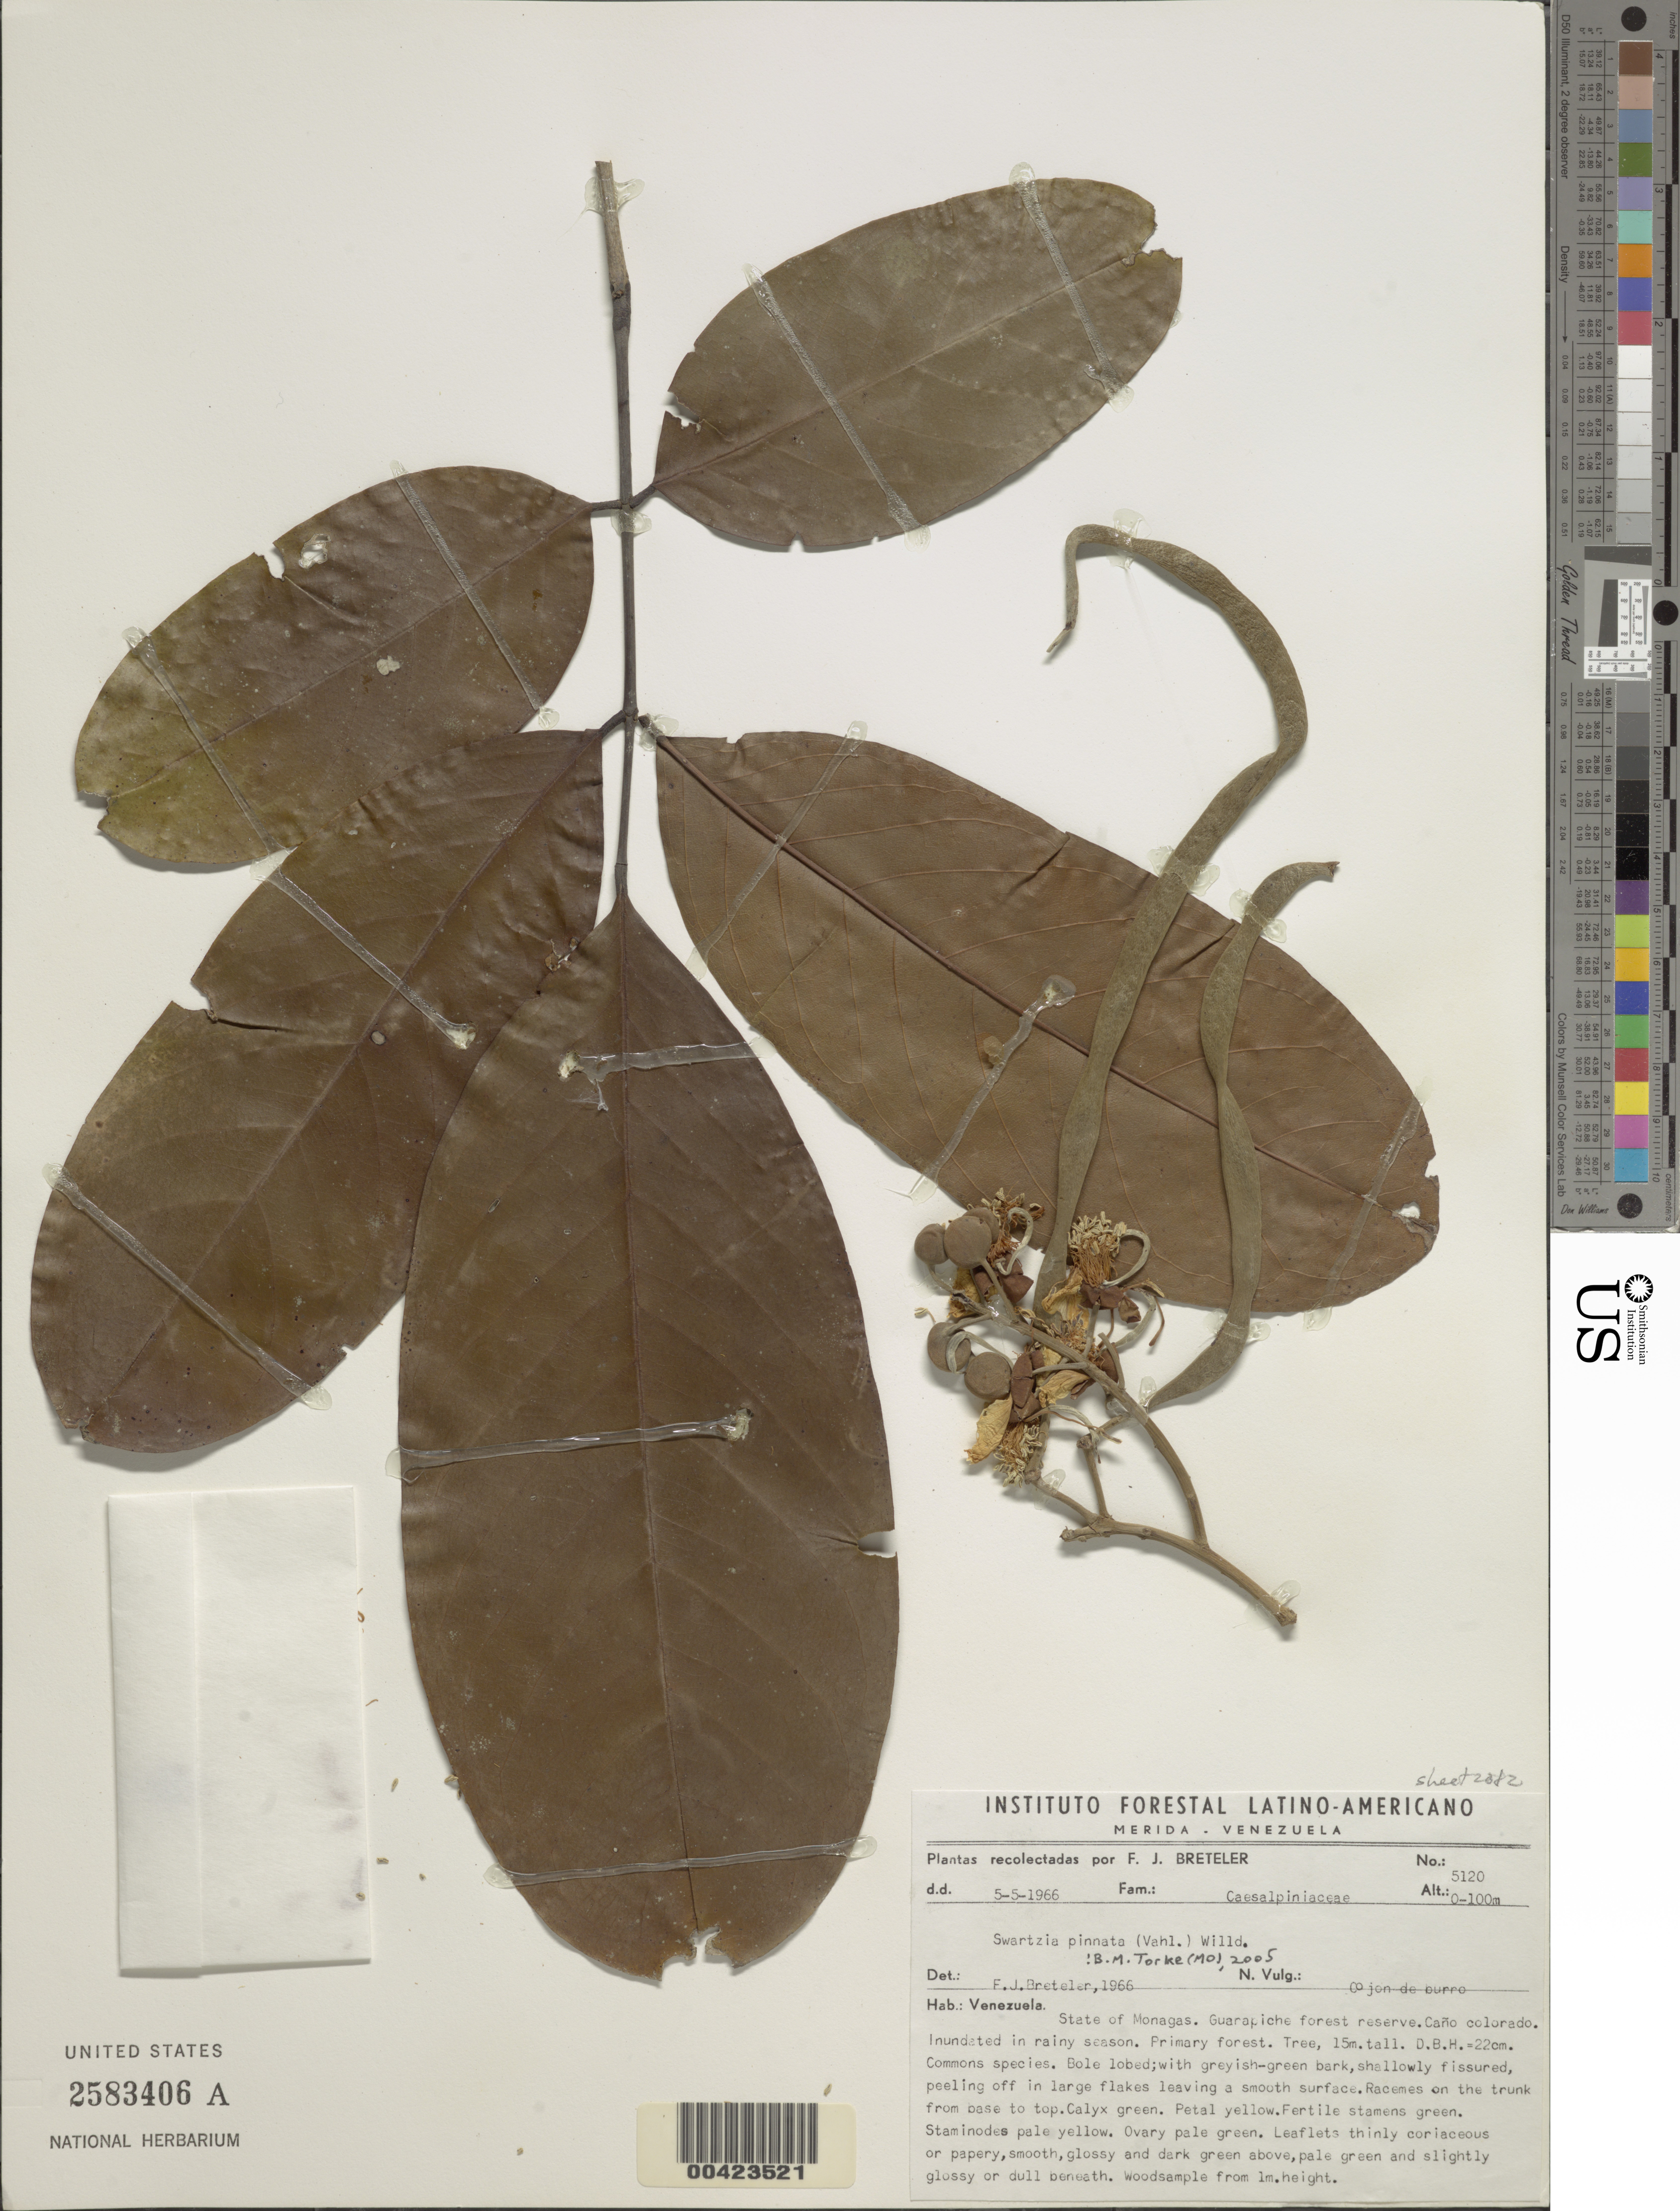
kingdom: Plantae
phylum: Tracheophyta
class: Magnoliopsida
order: Fabales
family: Fabaceae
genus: Swartzia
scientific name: Swartzia pinnata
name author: (Vahl) Willd.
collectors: F. J. Breteler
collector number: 5120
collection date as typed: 05 May 1966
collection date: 1966-05-05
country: Venezuela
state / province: Monagas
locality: Guarapiche forest reserve, cano colorado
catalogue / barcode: US 2583406A